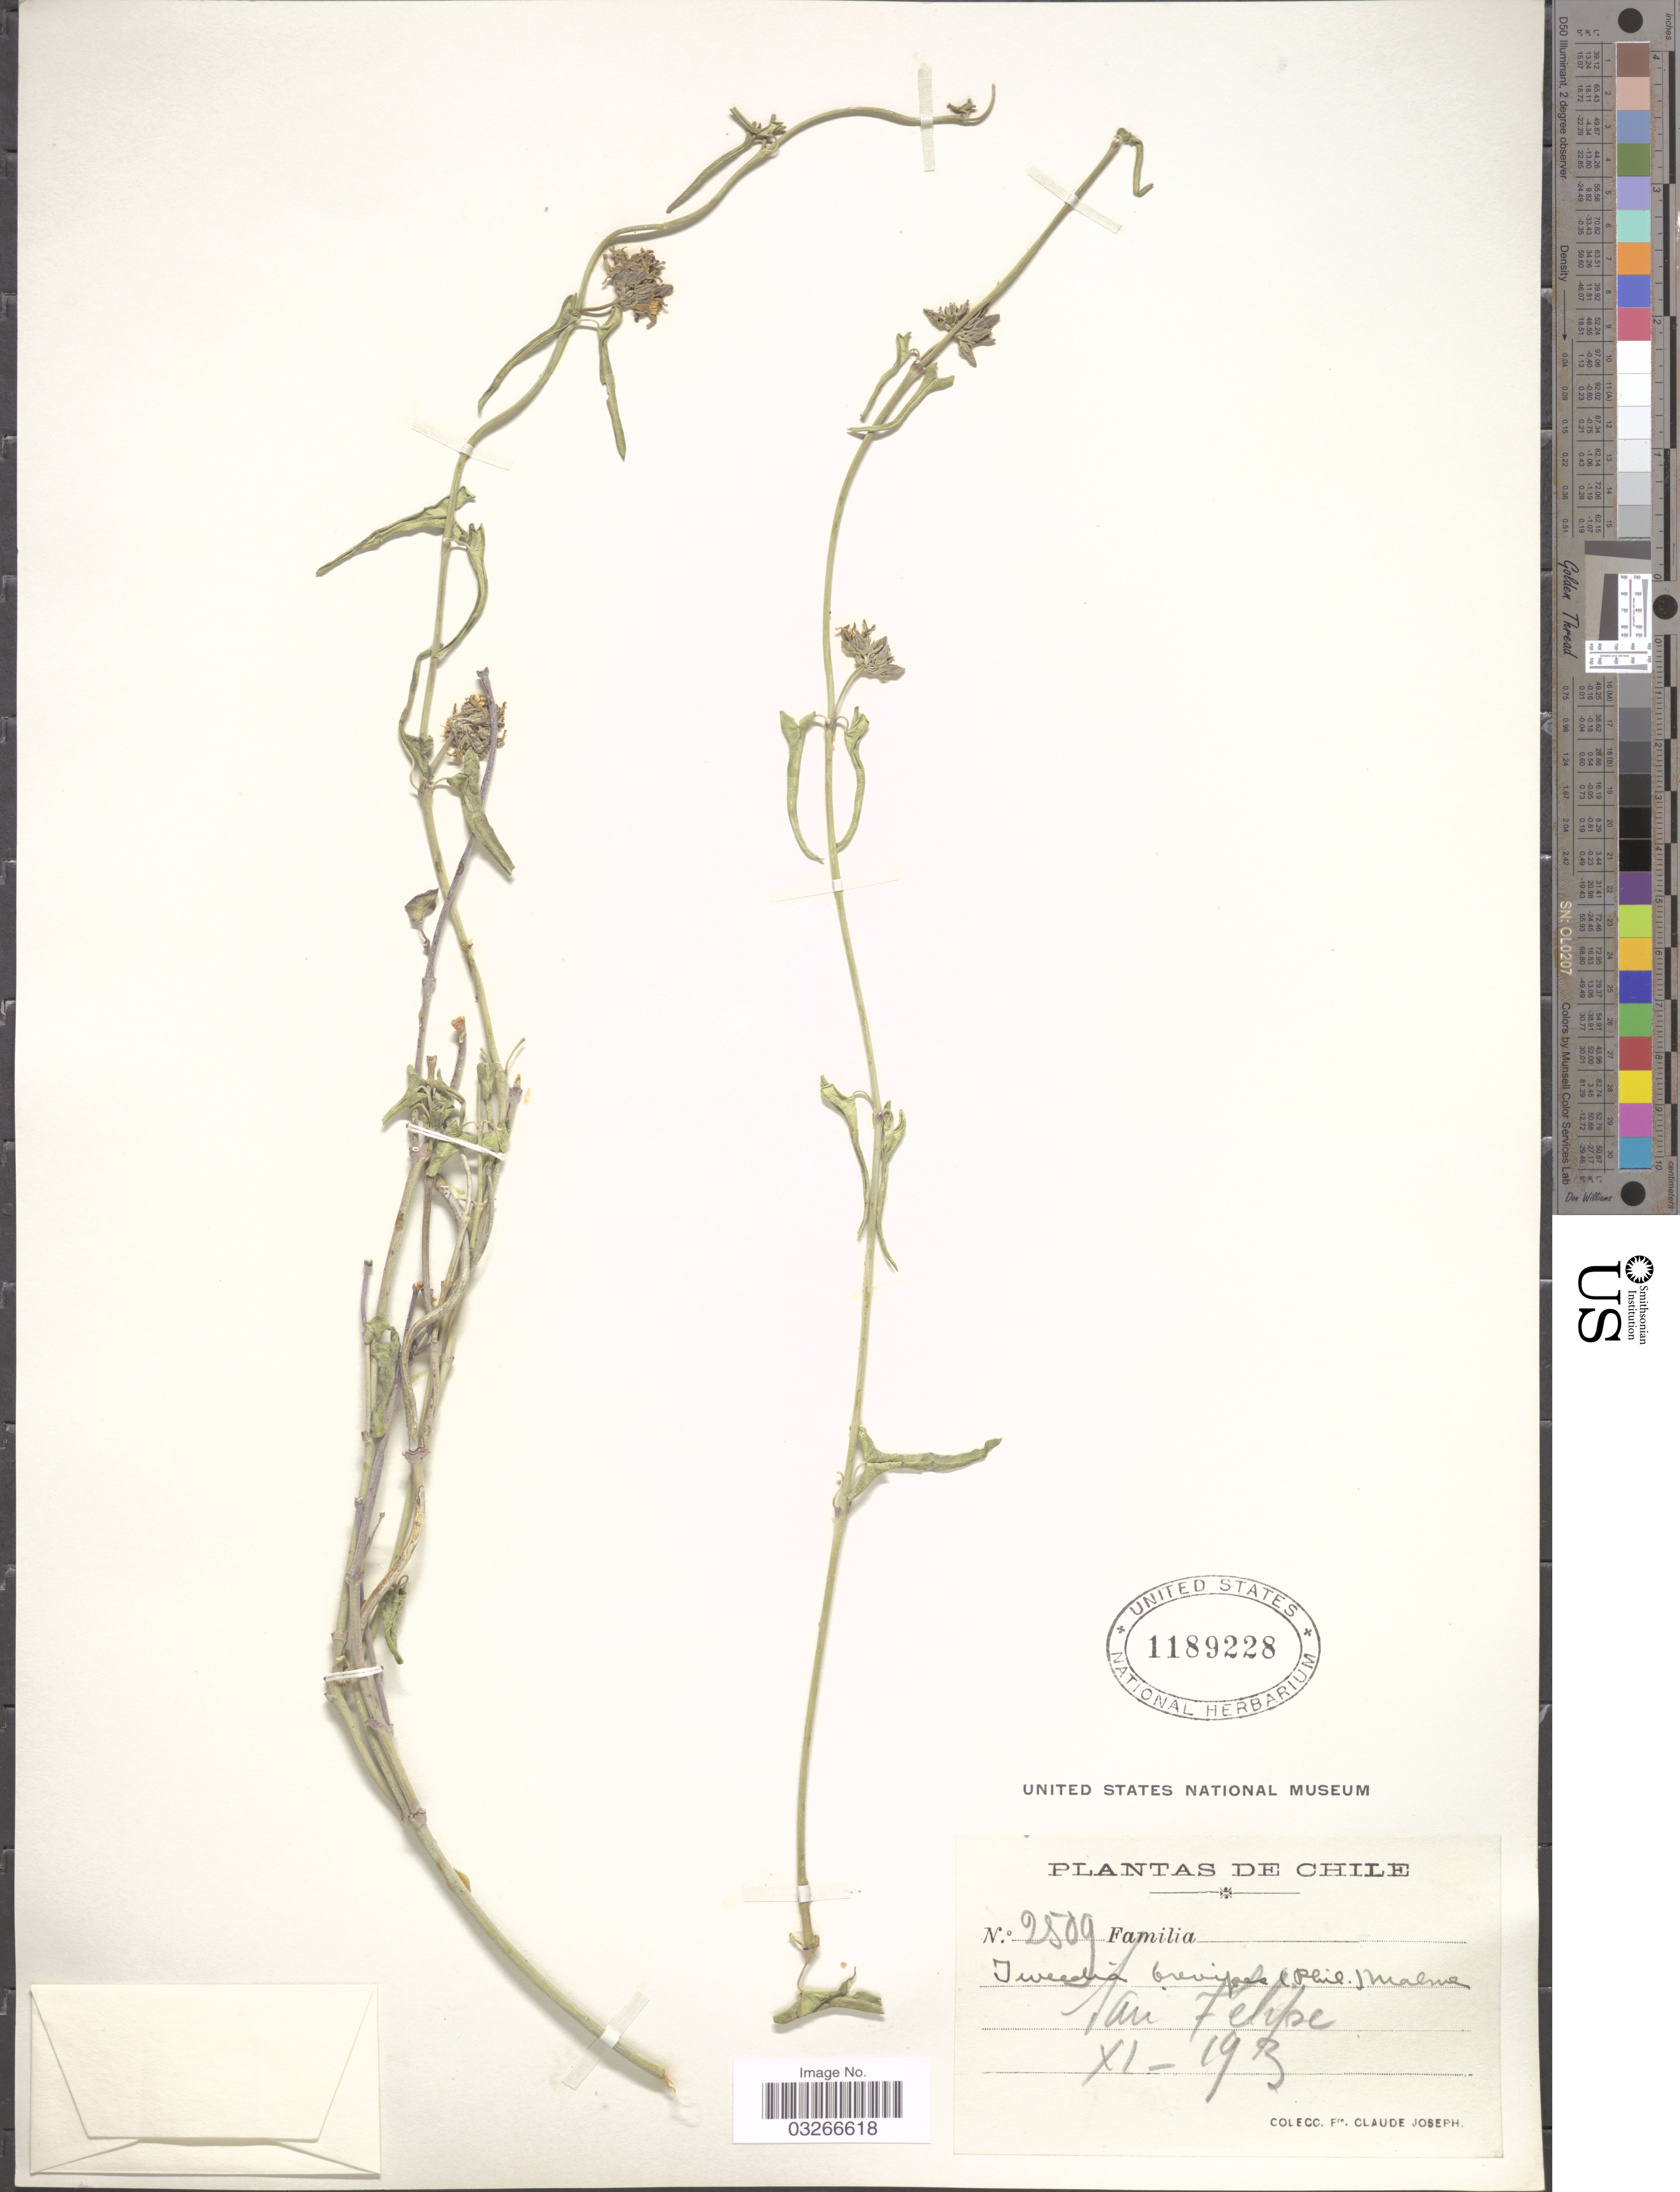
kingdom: Plantae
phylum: Tracheophyta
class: Magnoliopsida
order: Gentianales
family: Apocynaceae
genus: Tweedia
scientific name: Tweedia brevipes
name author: (Phil.) Malme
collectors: Bro. Claude-Joseph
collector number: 2509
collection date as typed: Transcribed d/m/y: /11/93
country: Chile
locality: San Felipe.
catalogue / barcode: US 1189228